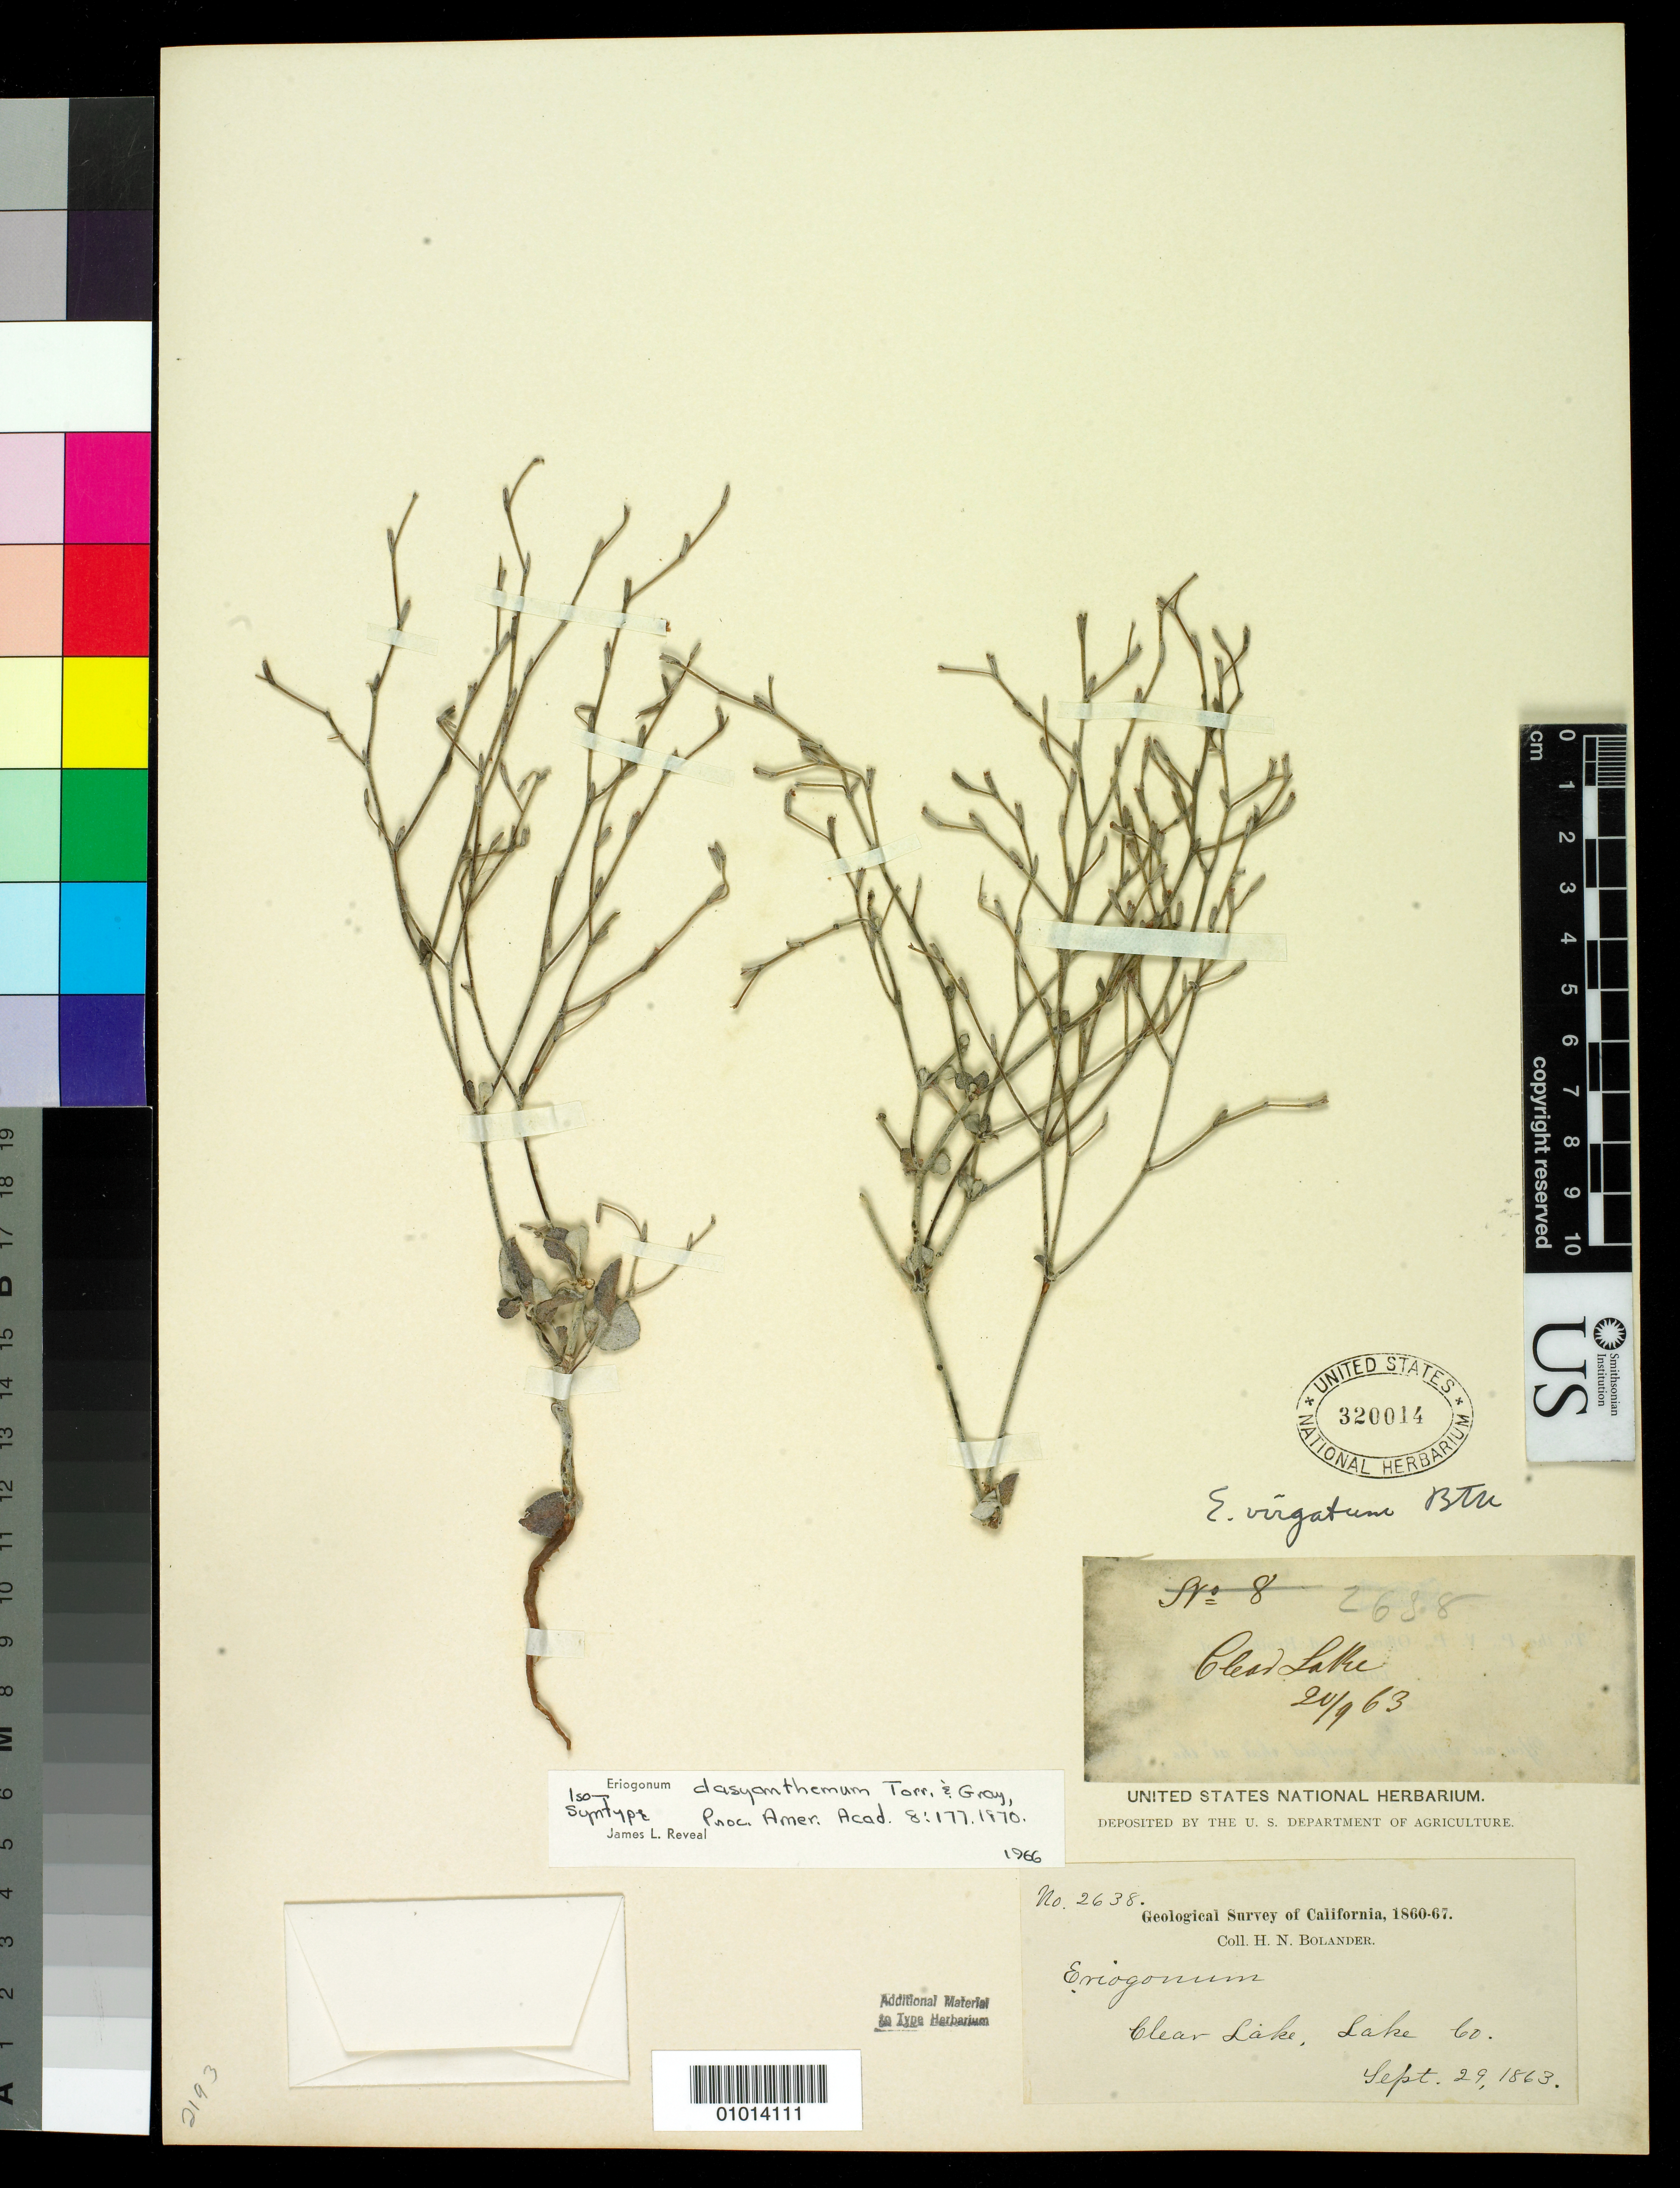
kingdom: Plantae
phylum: Tracheophyta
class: Magnoliopsida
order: Caryophyllales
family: Polygonaceae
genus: Eriogonum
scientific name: Eriogonum dasyanthemum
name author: Torr. & A. Gray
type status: Syntype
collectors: H. Bolander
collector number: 2638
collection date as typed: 29 Sep 1863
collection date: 1863-09-29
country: United States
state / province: California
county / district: Lake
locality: Clear Lake.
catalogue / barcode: US 320014